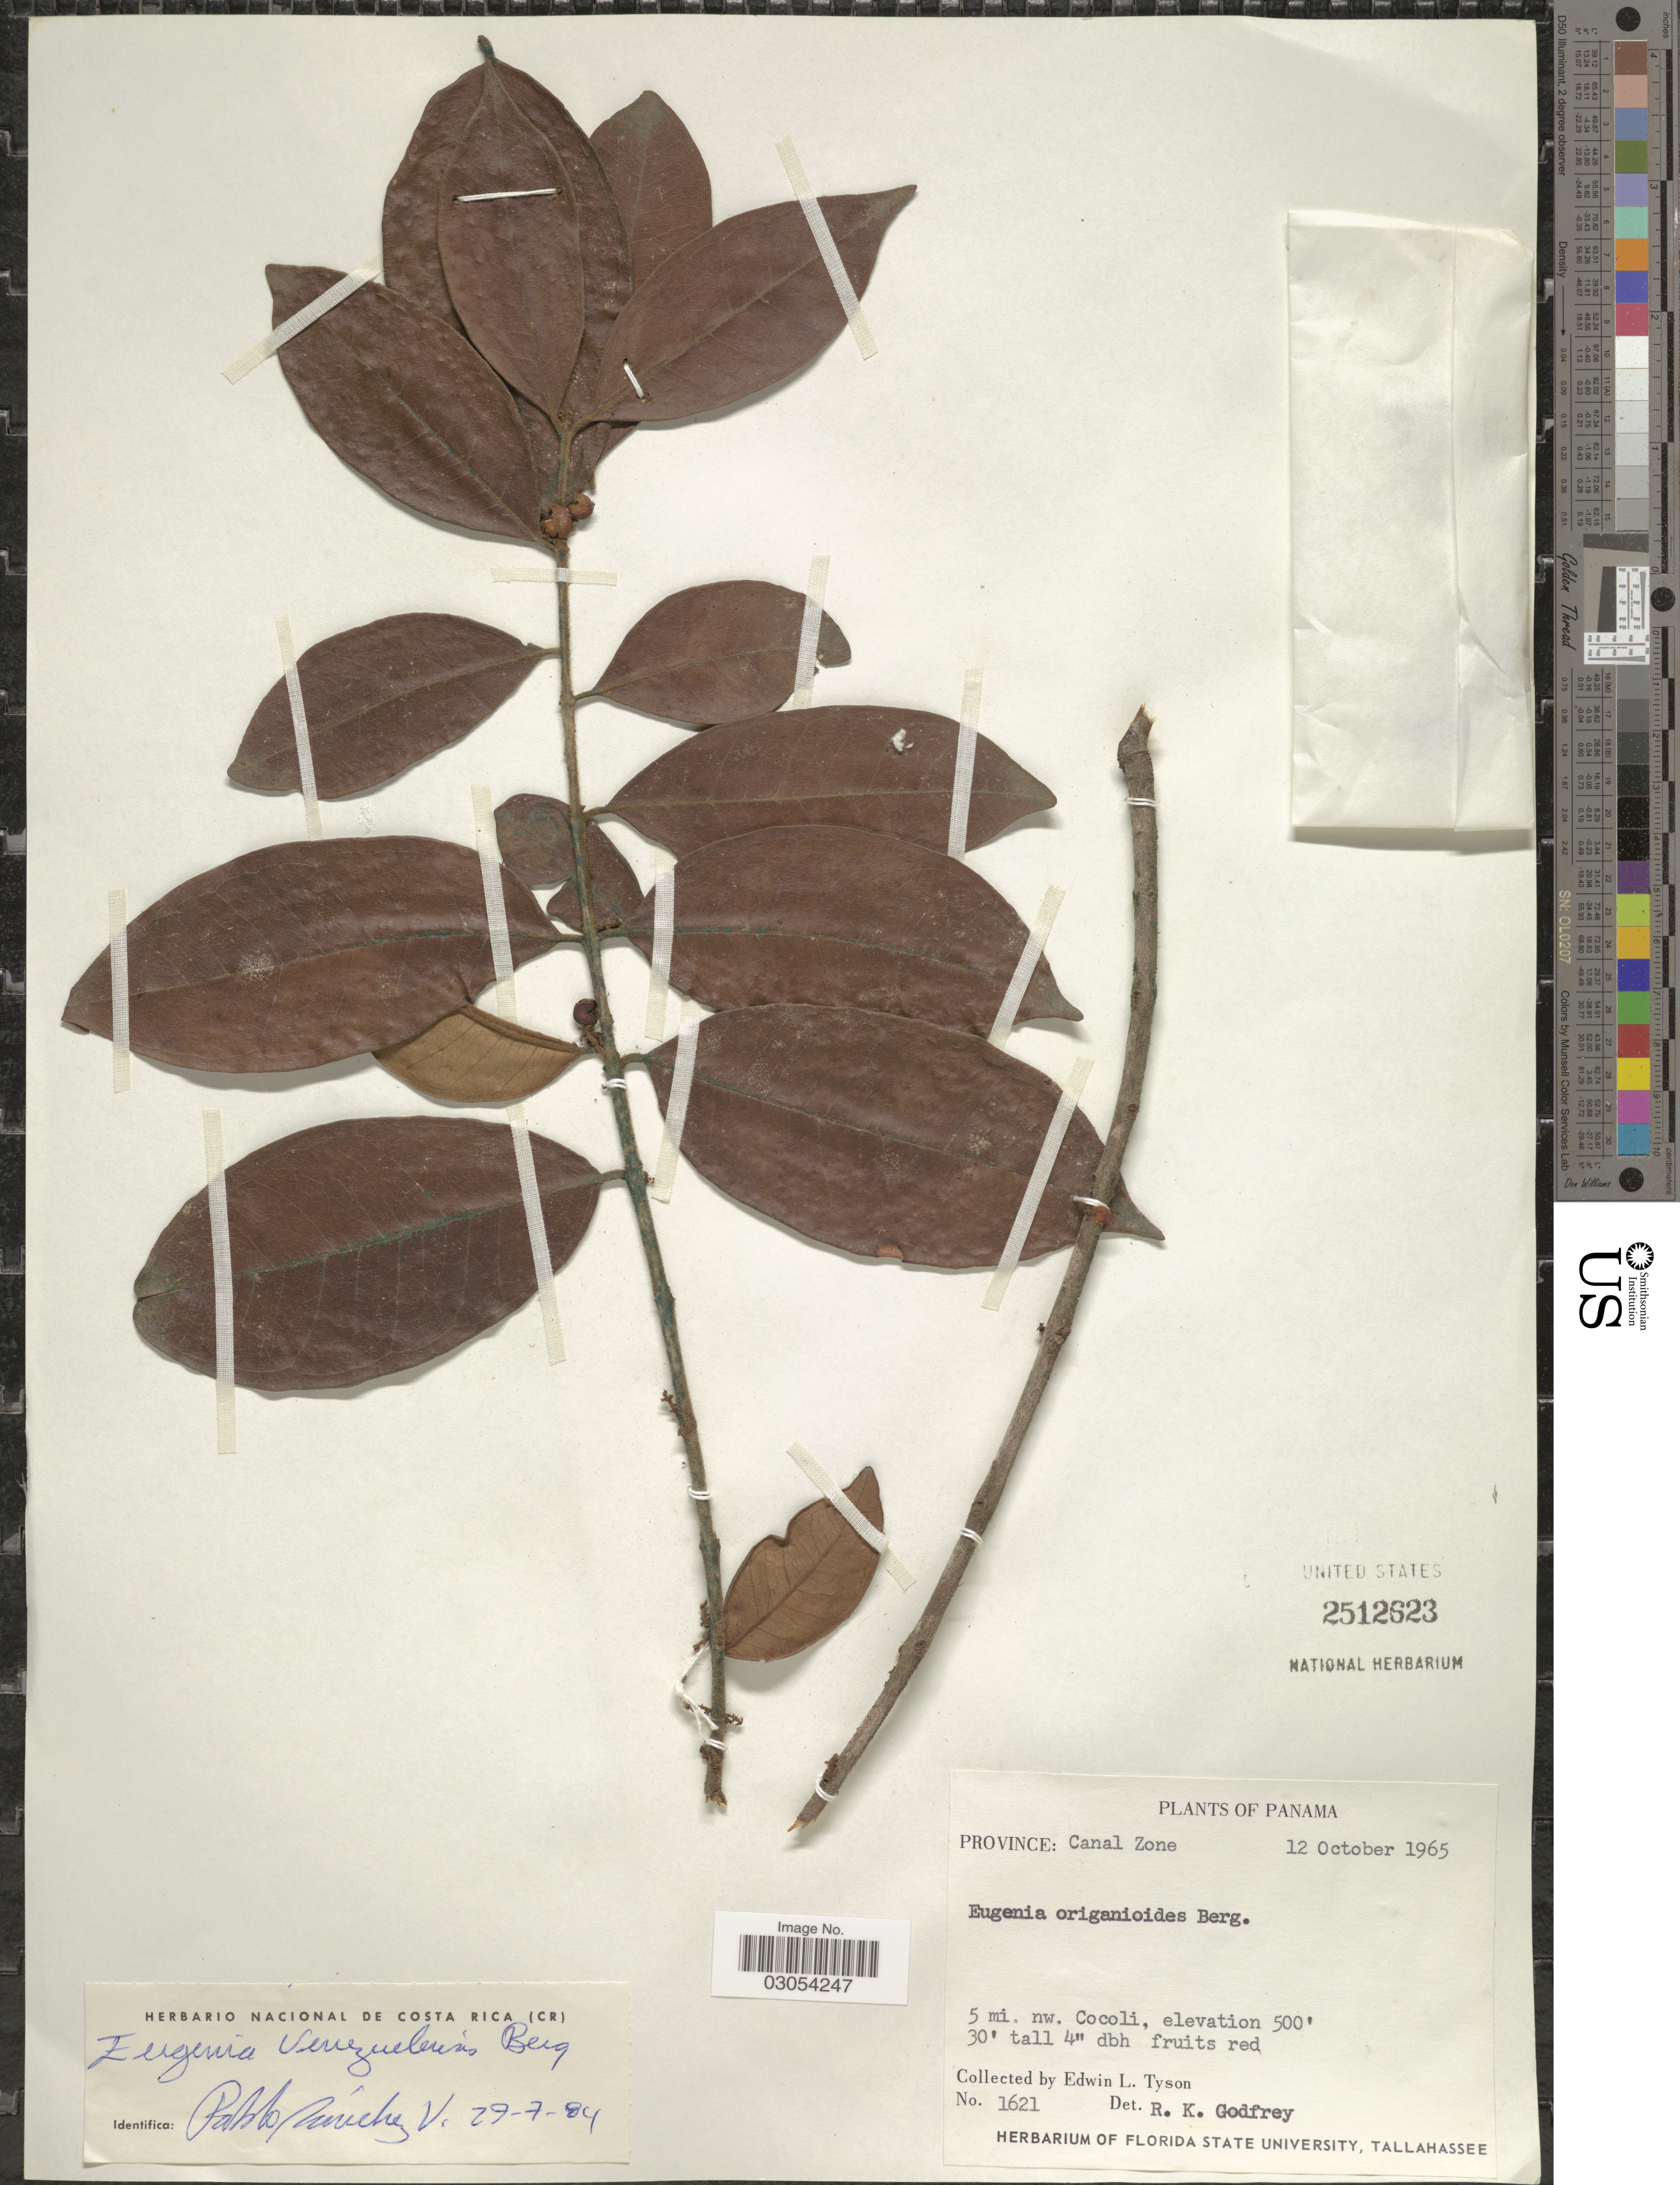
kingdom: Plantae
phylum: Tracheophyta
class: Magnoliopsida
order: Myrtales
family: Myrtaceae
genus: Eugenia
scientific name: Eugenia venezuelensis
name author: O. Berg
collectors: E. L. Tyson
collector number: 1621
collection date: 1965-10-12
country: Panama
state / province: Panamá Oeste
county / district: Canal Zone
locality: Province: 5 mi. nw. Cocoli.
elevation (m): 152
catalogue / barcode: US 2512623